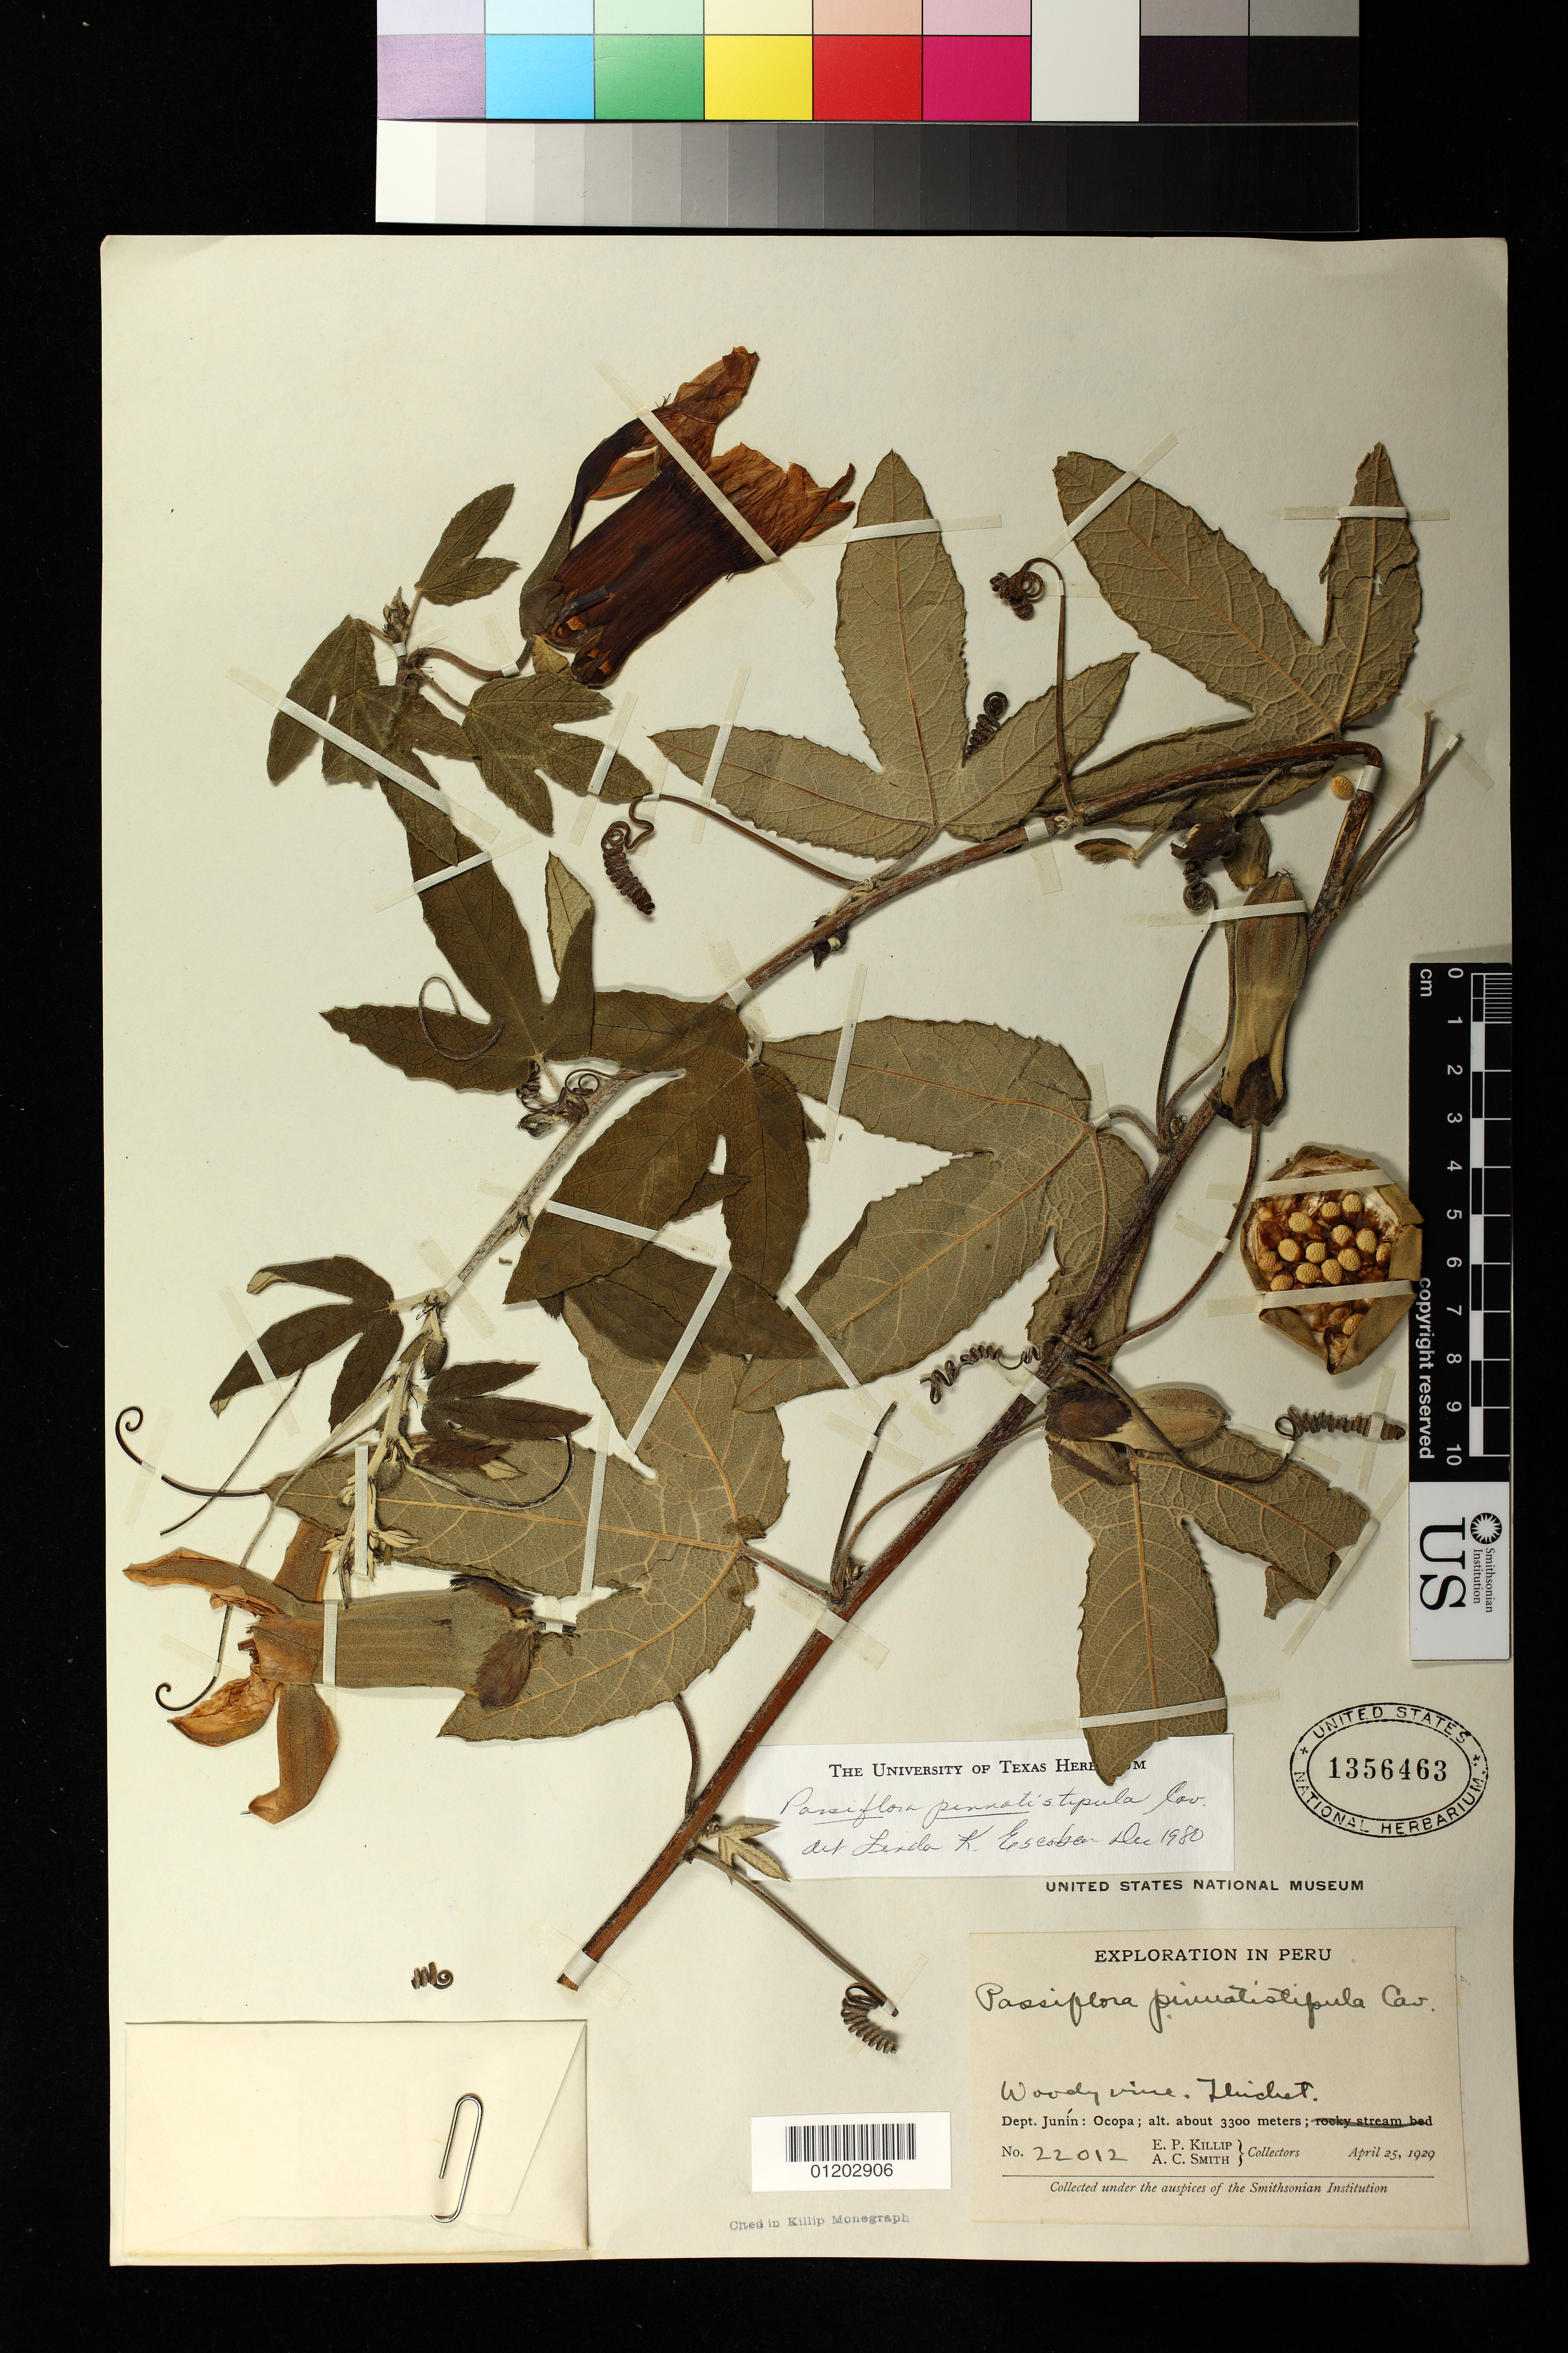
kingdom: Plantae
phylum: Tracheophyta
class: Magnoliopsida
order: Malpighiales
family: Passifloraceae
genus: Passiflora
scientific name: Passiflora pinnatistipula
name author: Cav.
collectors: E. P. Killip & A. C. Smith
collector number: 22012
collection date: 1929-04-25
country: Peru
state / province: Junín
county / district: Concepción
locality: Ocopa - rocky stream bed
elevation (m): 3300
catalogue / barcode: US 1356463